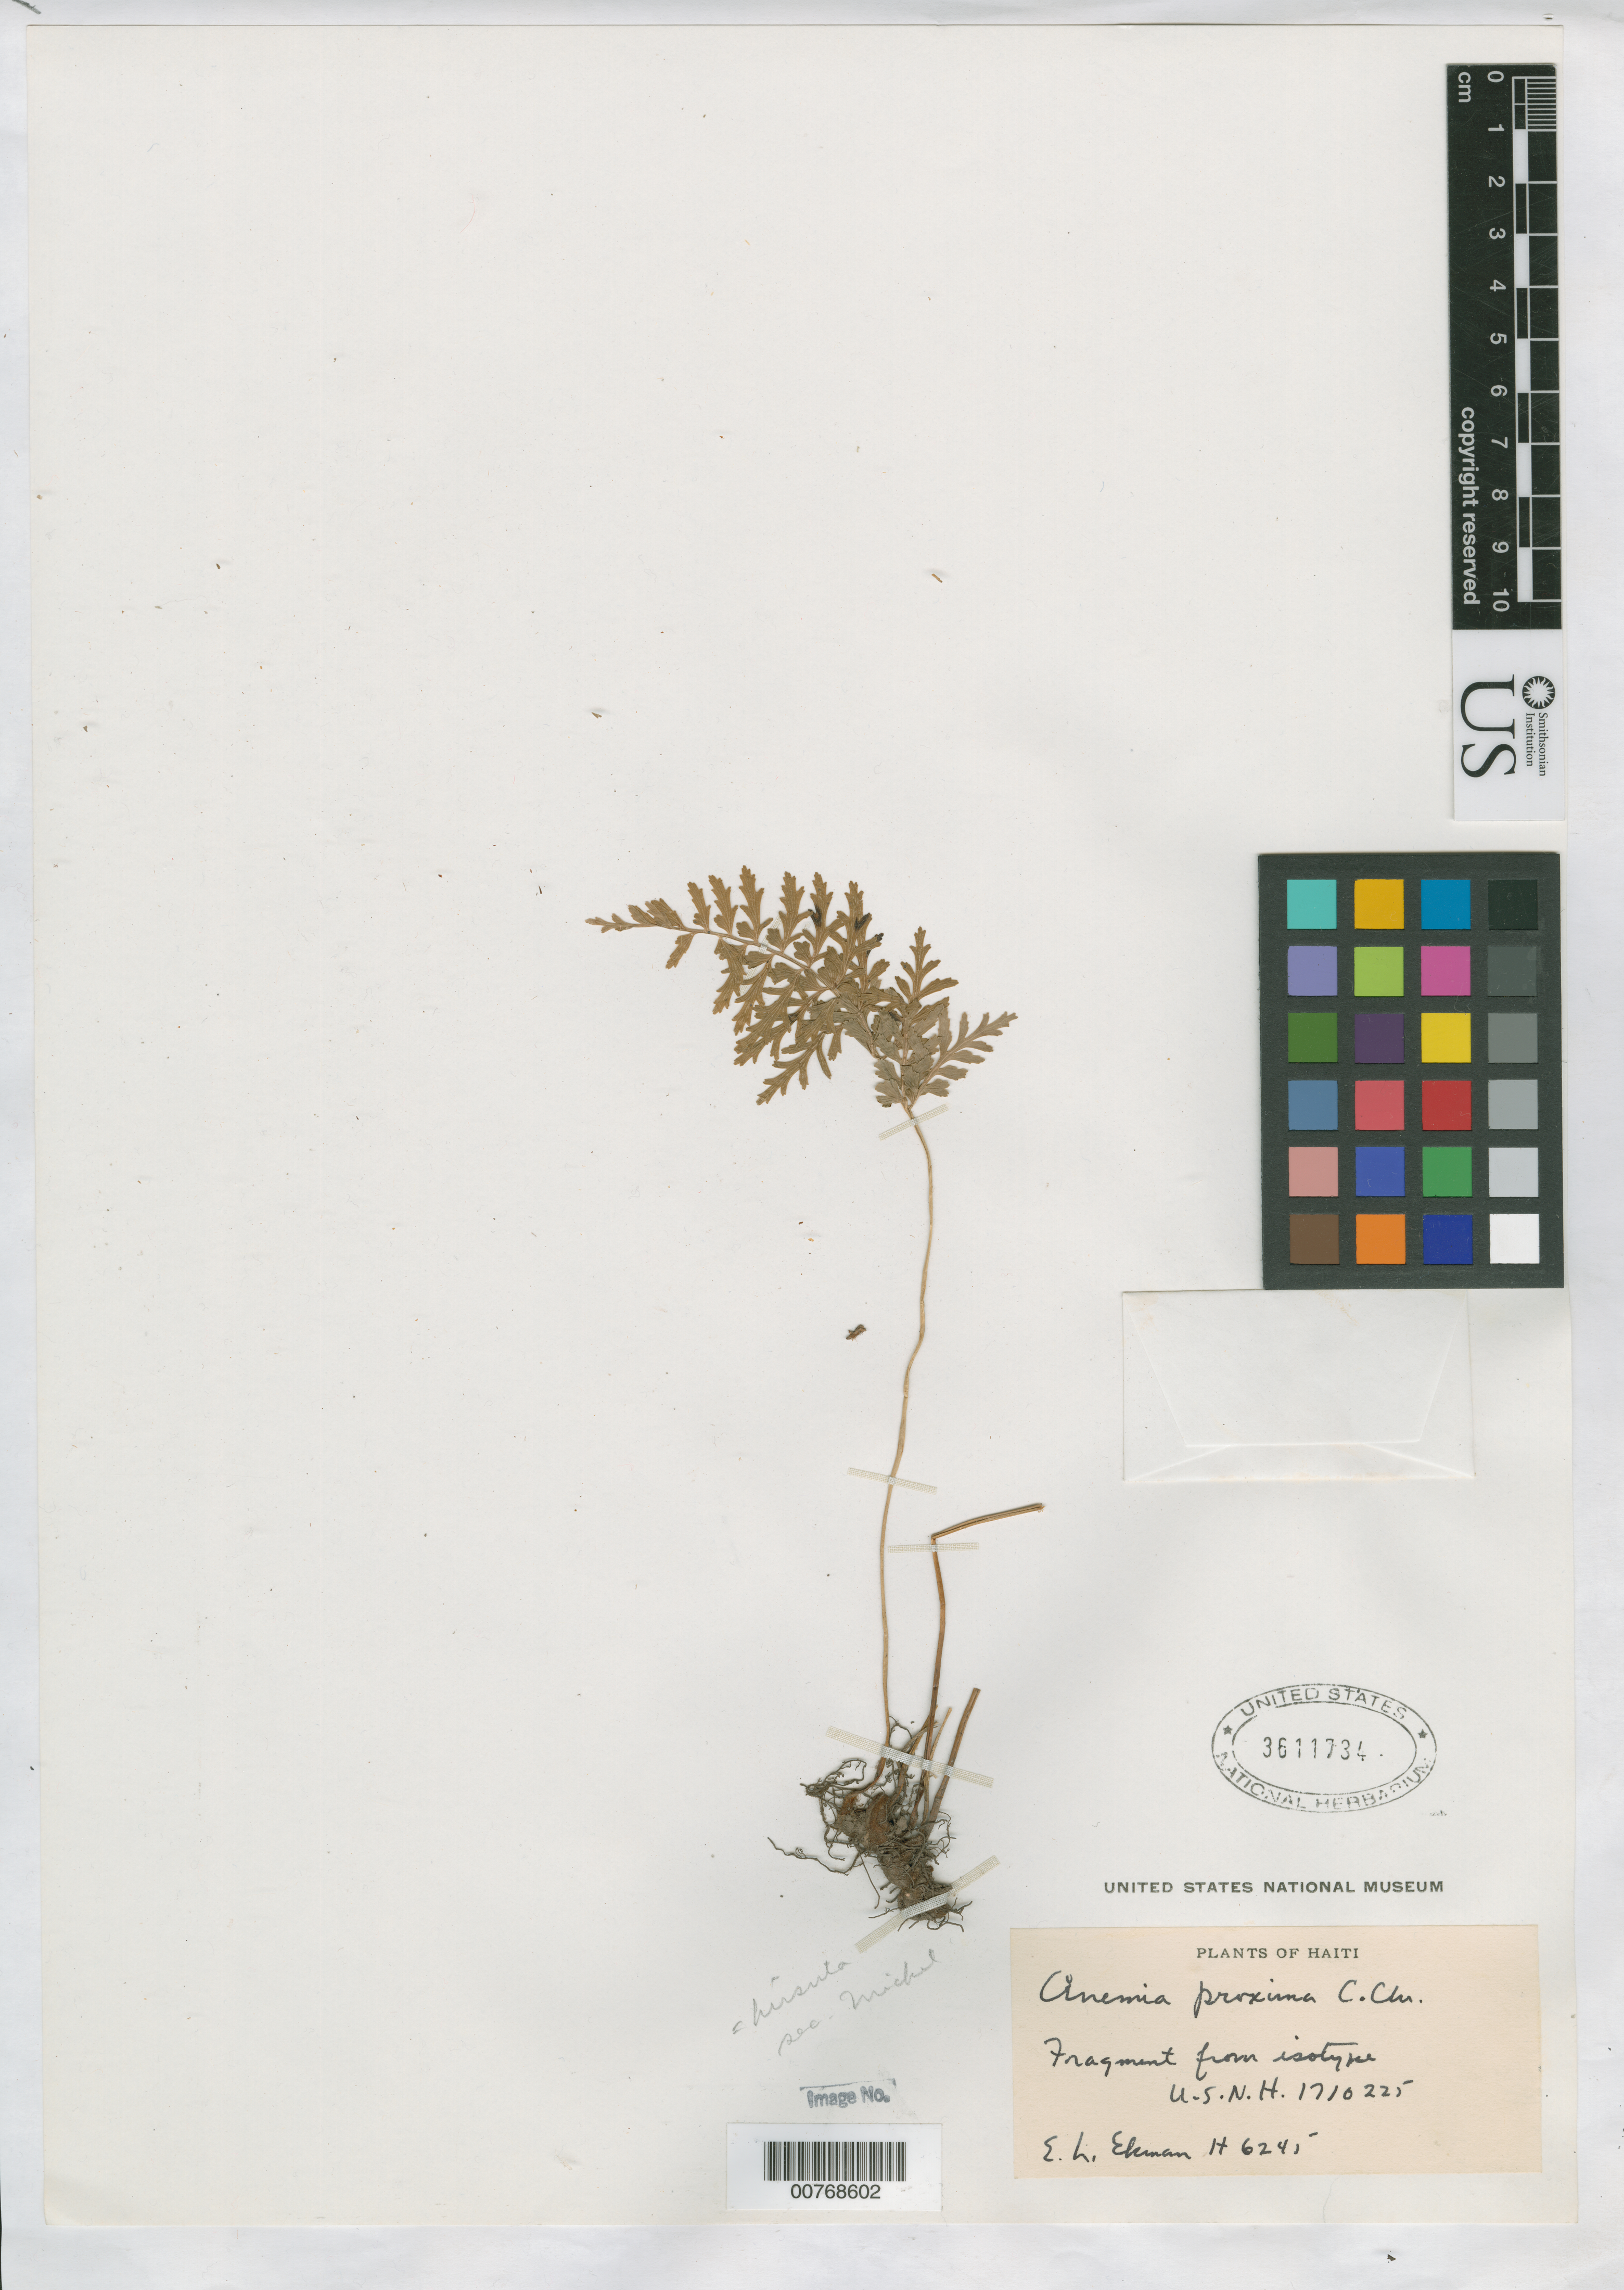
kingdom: Plantae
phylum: Tracheophyta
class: Polypodiopsida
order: Schizaeales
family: Anemiaceae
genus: Anemia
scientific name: Anemia proxima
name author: C. Chr.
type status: Isotype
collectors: E. L. Ekman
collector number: H 6245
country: Haiti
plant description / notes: Fragment from isotype U.S.N.H. 1710225.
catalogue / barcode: US 3611734